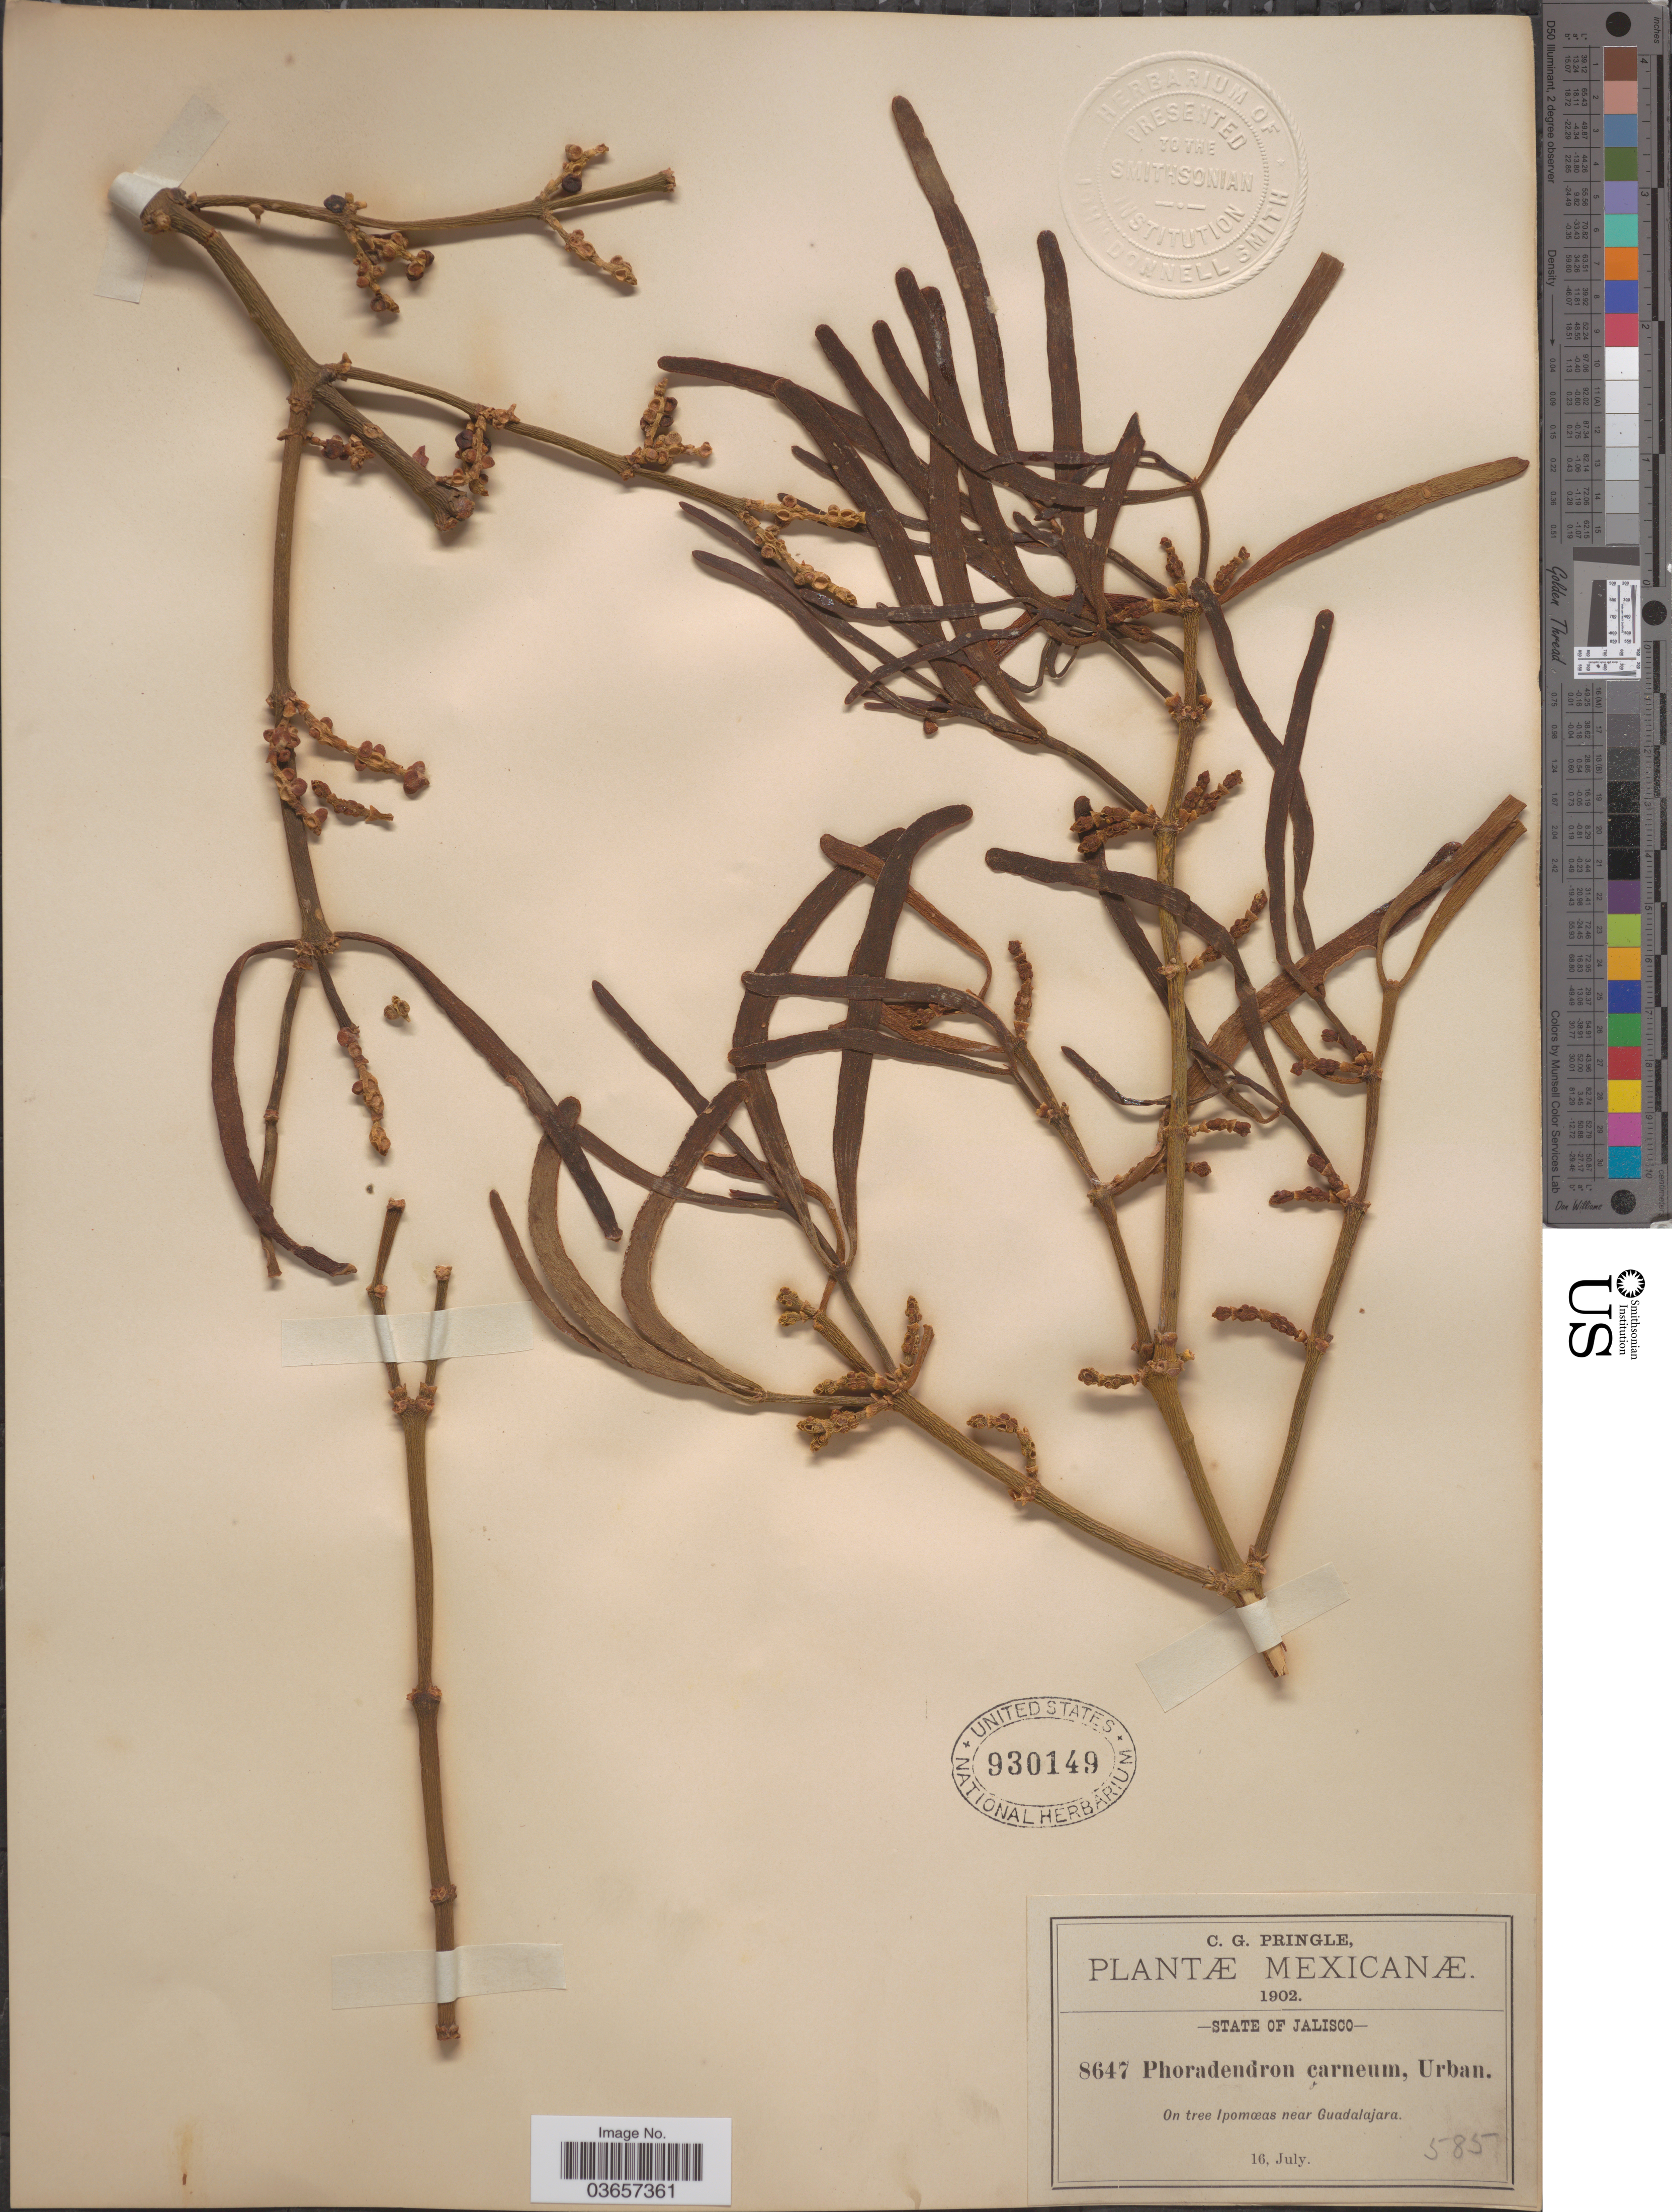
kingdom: Plantae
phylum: Tracheophyta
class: Magnoliopsida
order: Santalales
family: Viscaceae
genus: Phoradendron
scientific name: Phoradendron carneum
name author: Urb.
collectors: C. G. Pringle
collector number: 8647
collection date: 1902-07-16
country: Mexico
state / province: Jalisco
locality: On tree Ipomœas near Guadalajara.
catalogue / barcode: US 930149